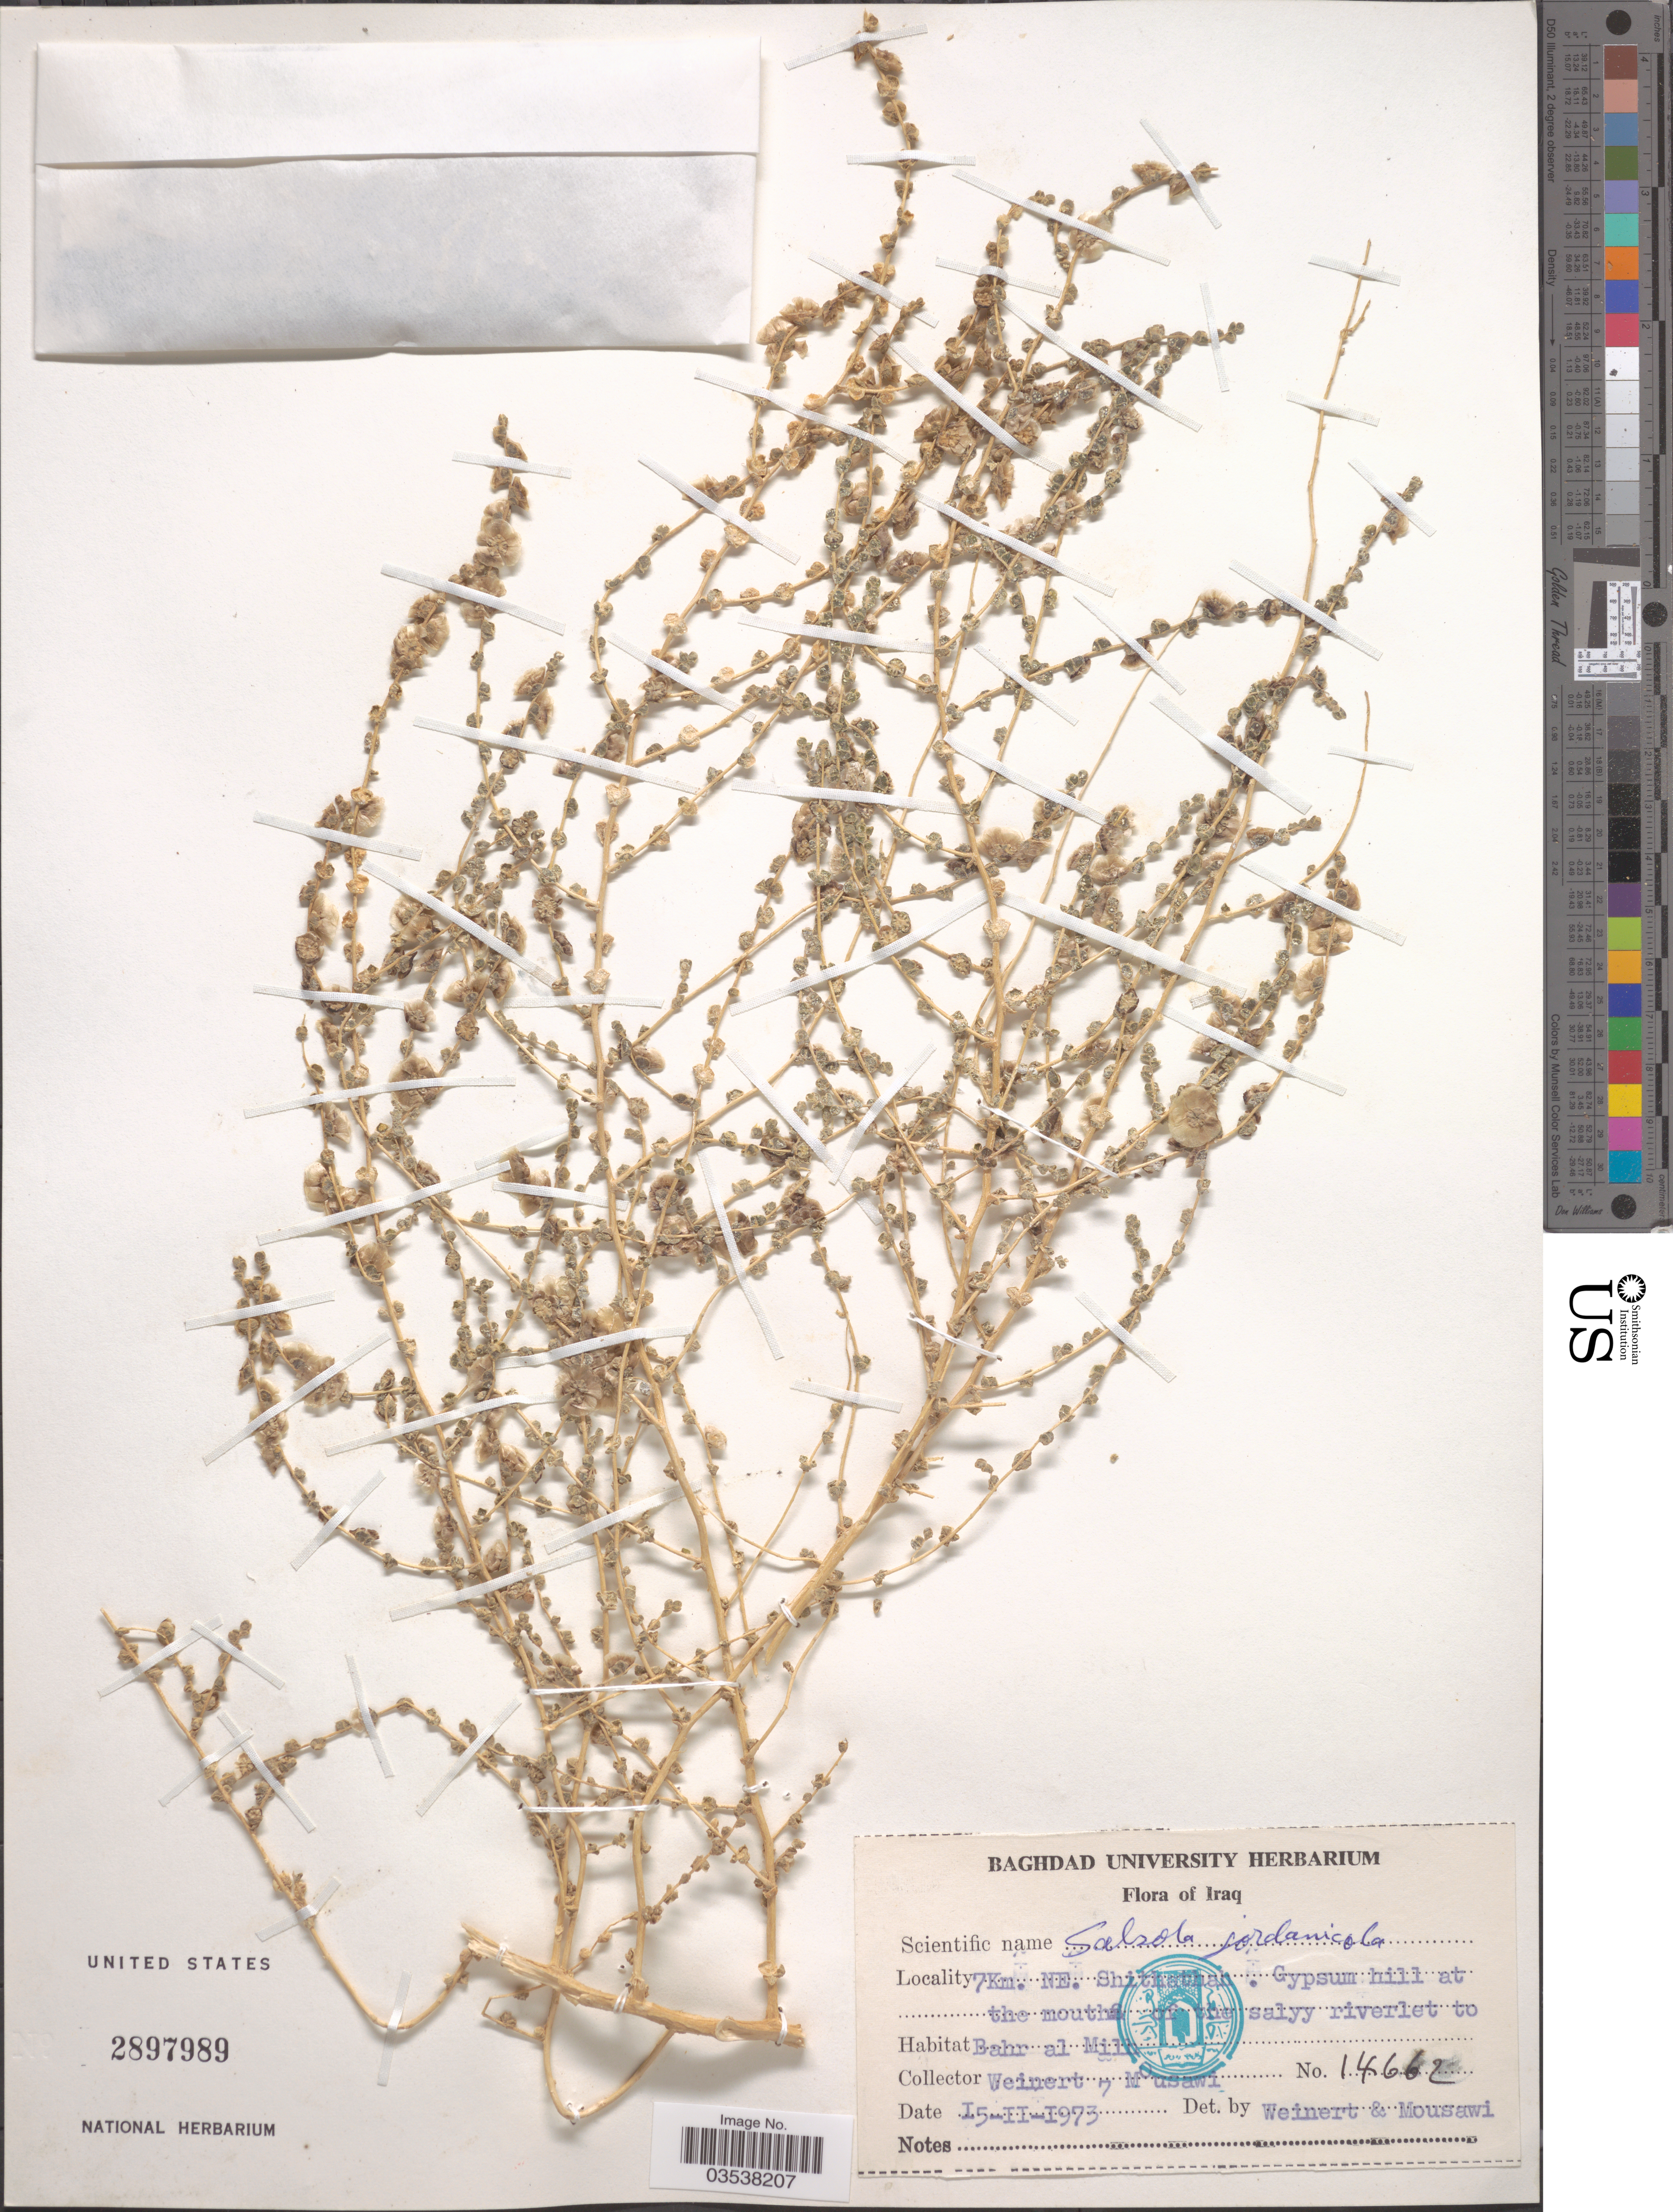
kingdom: Plantae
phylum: Tracheophyta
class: Magnoliopsida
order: Caryophyllales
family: Amaranthaceae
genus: Caroxylon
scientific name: Caroxylon jordanicola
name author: (Eig) Akhani & Roalson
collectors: Weinert, -- & Mousawi, --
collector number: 14662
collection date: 1973-02-15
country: Iraq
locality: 7 Km. NE. Shithathah.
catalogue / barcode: US 2897989